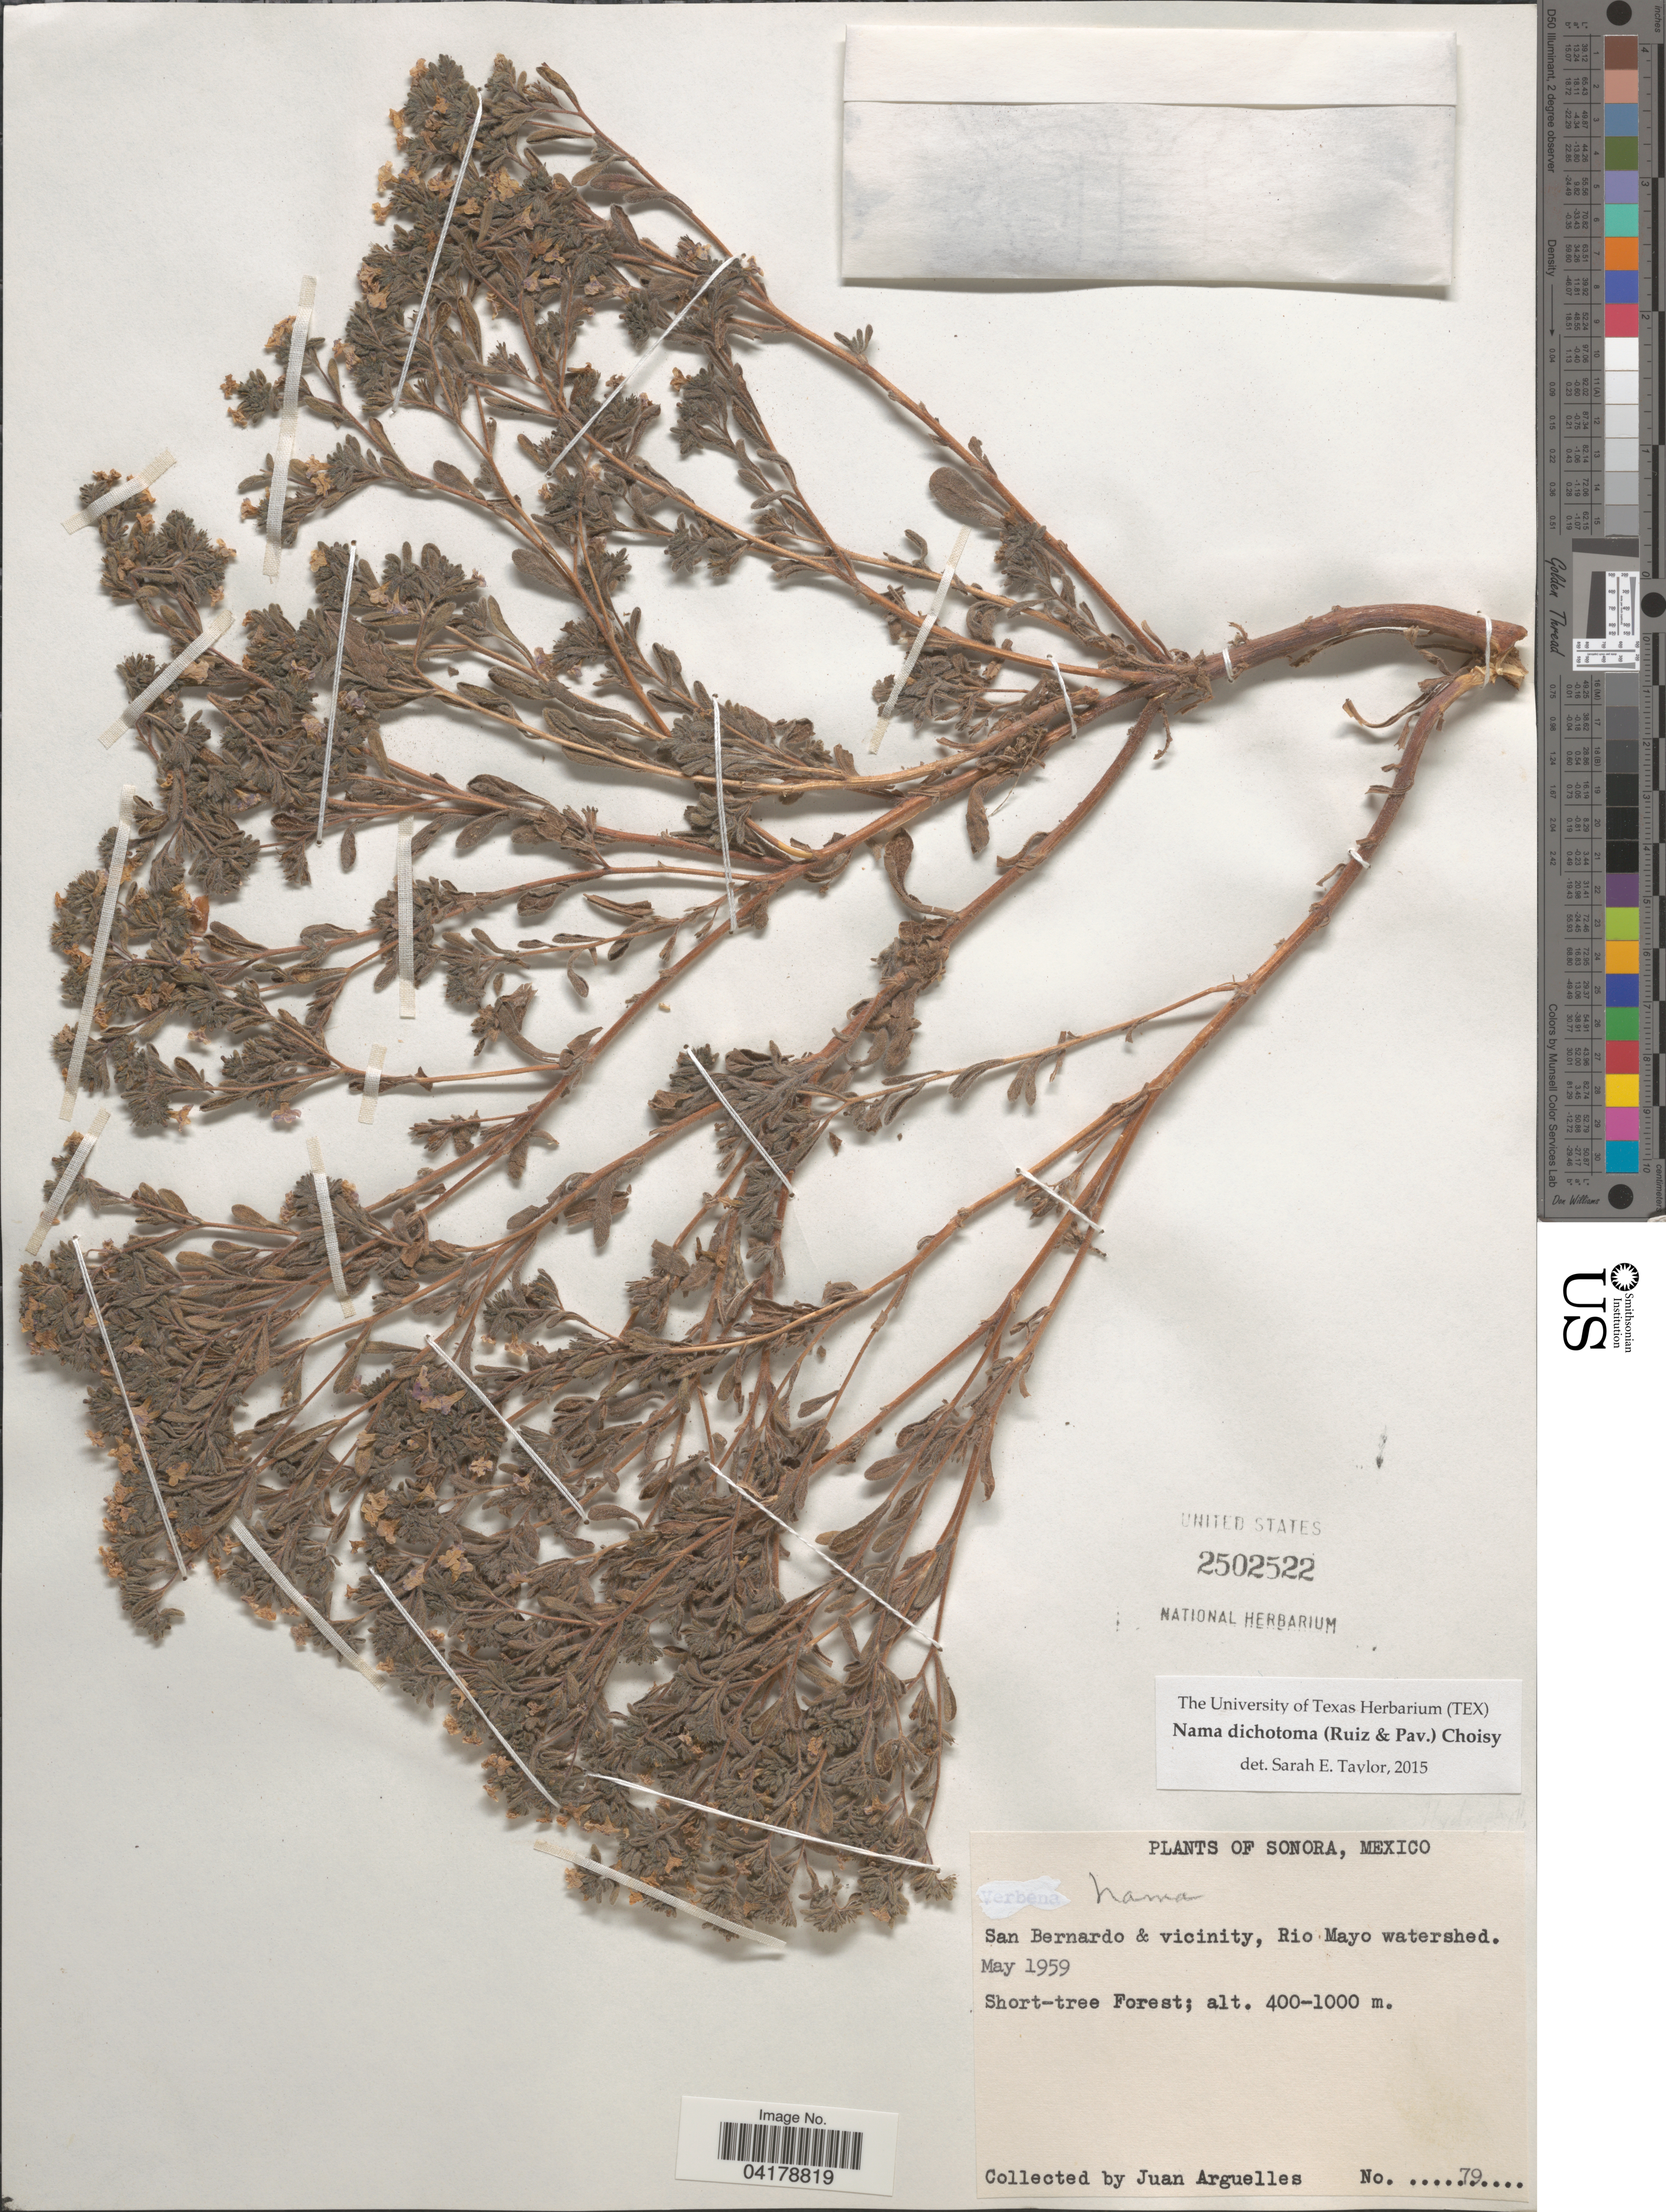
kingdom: Plantae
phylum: Tracheophyta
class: Magnoliopsida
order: Boraginales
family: Namaceae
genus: Nama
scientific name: Nama dichotoma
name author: (Ruiz & Pav.) Choisy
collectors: J. Arguelles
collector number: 79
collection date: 1959-05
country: Mexico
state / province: Sonora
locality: San Bernardo & vicinity, Rio Mayo watershed.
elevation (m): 400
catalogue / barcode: US 2502522